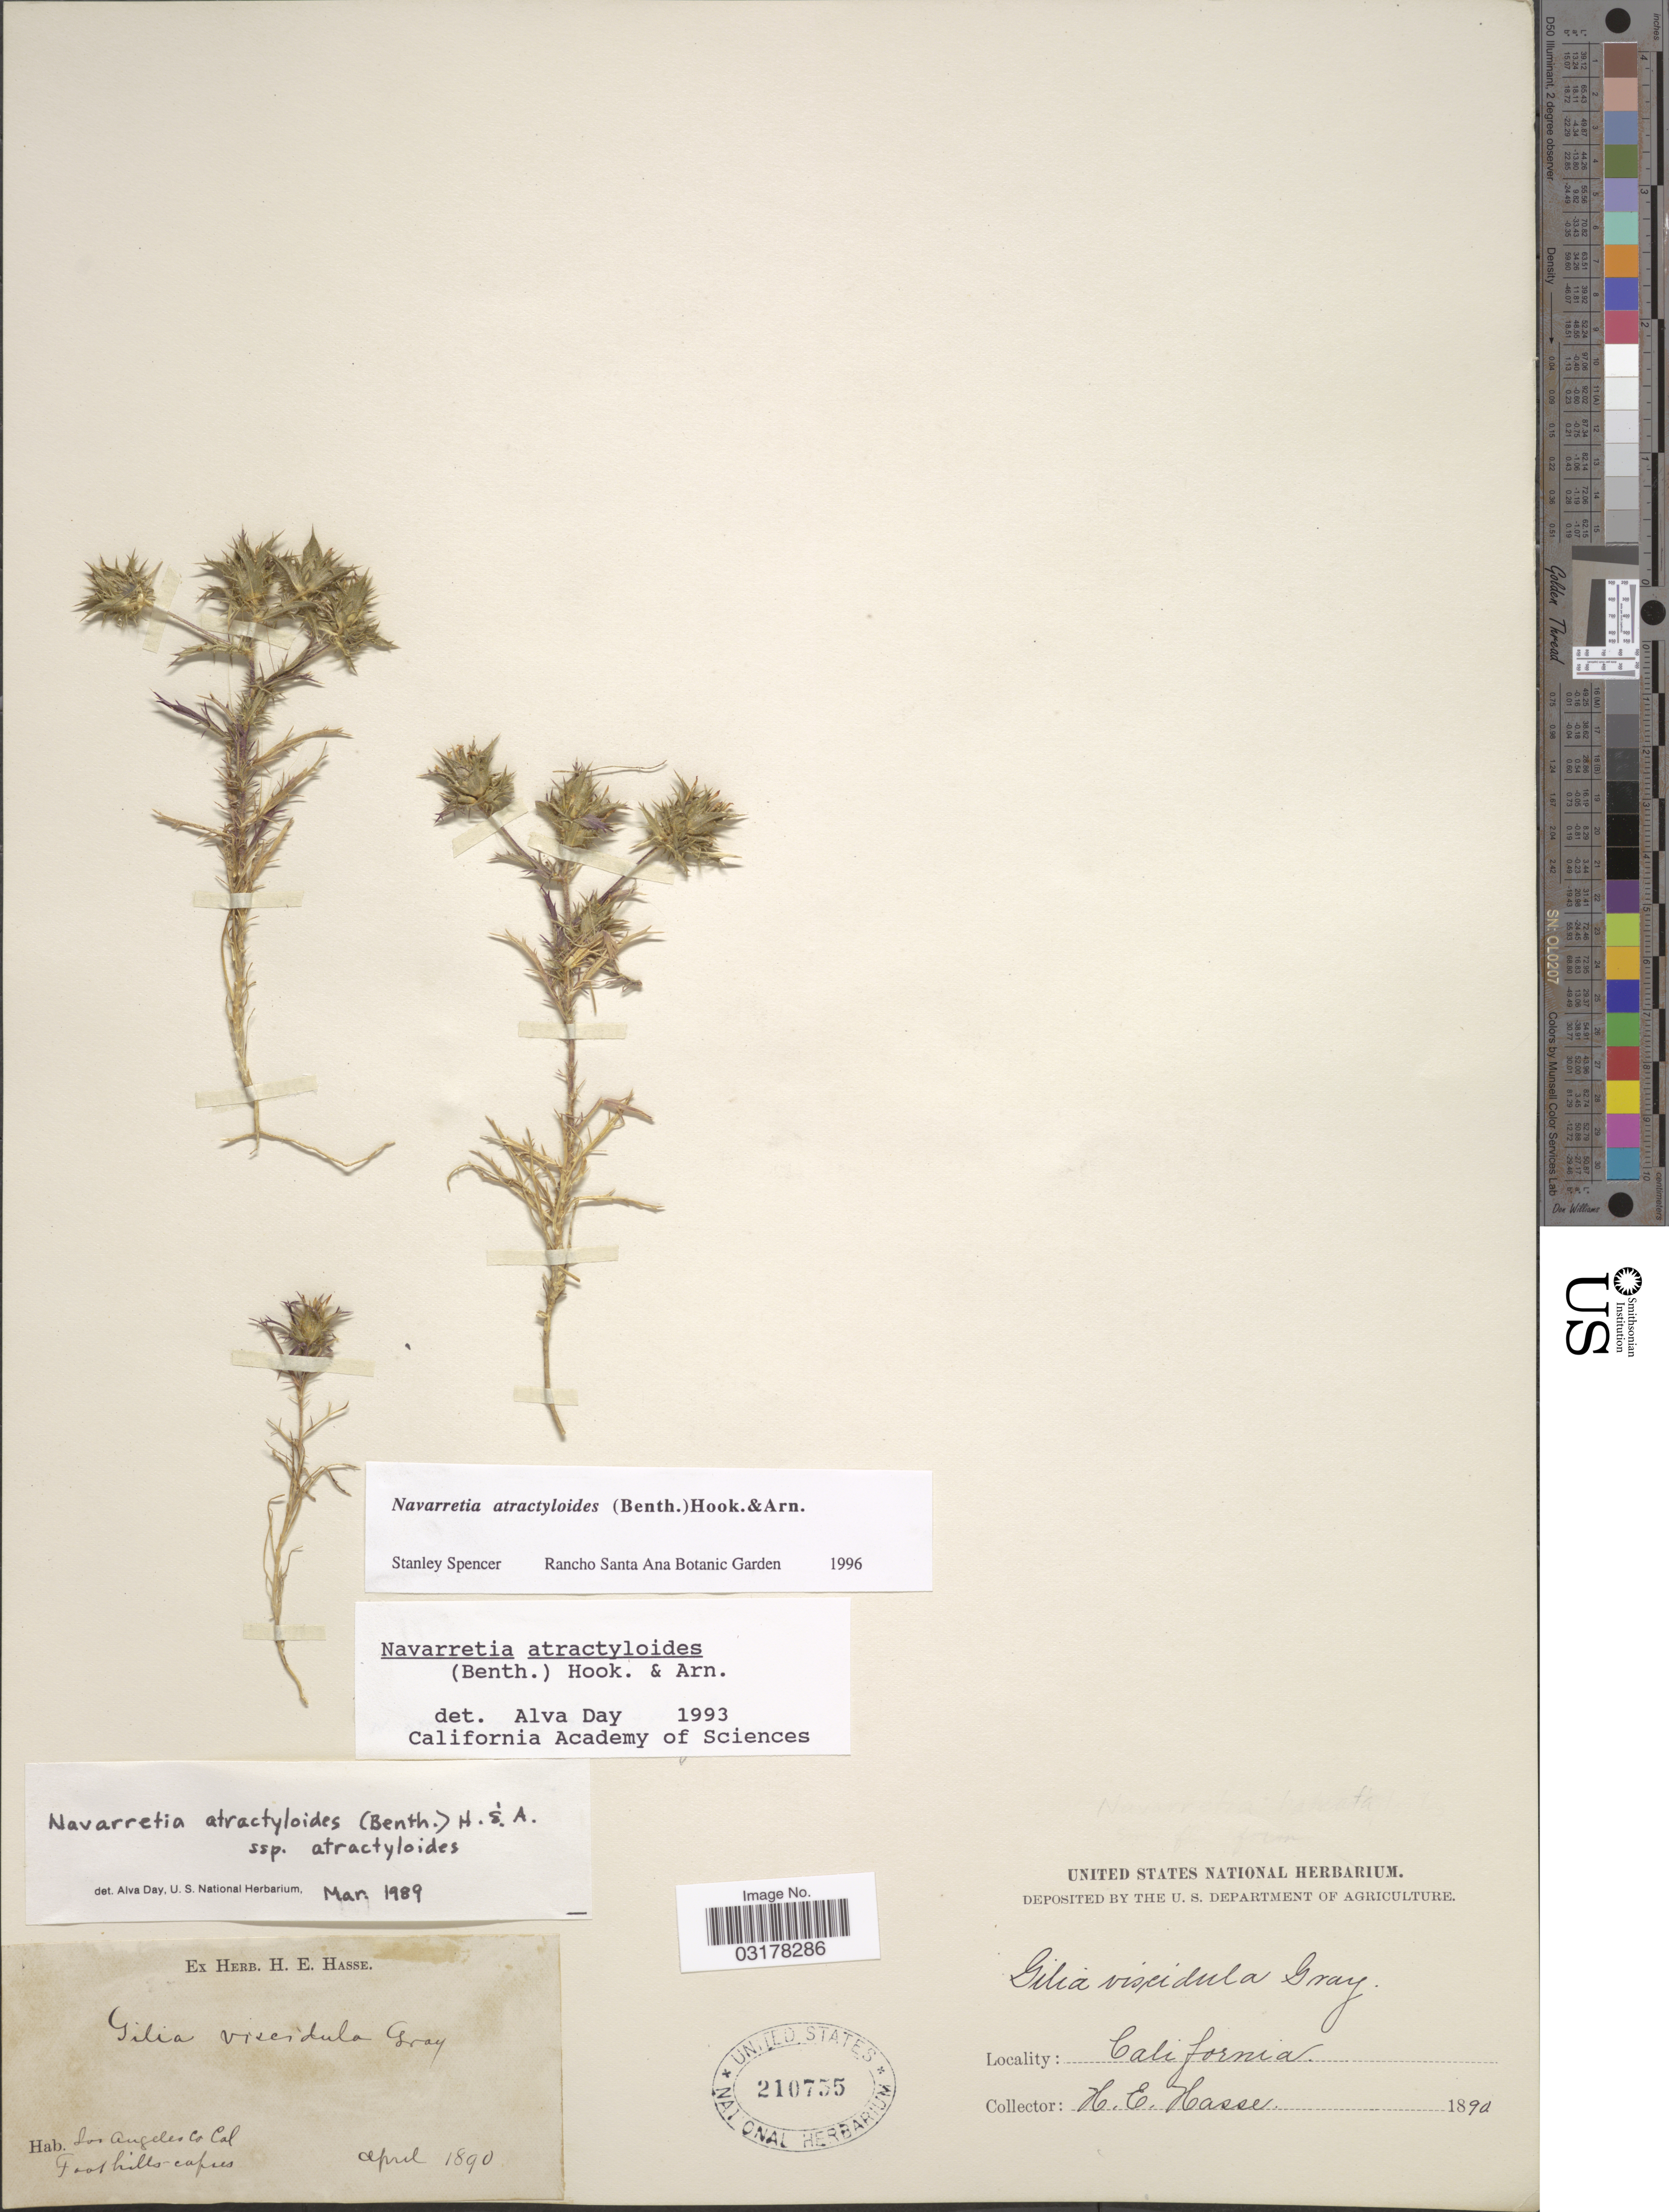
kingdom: Plantae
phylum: Tracheophyta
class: Magnoliopsida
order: Ericales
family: Polemoniaceae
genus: Navarretia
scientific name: Navarretia atractyloides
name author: (Benth.) Hook. & Arn.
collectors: H. E. Hasse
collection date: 1890-04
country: United States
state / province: California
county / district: Los Angeles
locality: Los Angeles Co Cal.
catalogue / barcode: US 210755